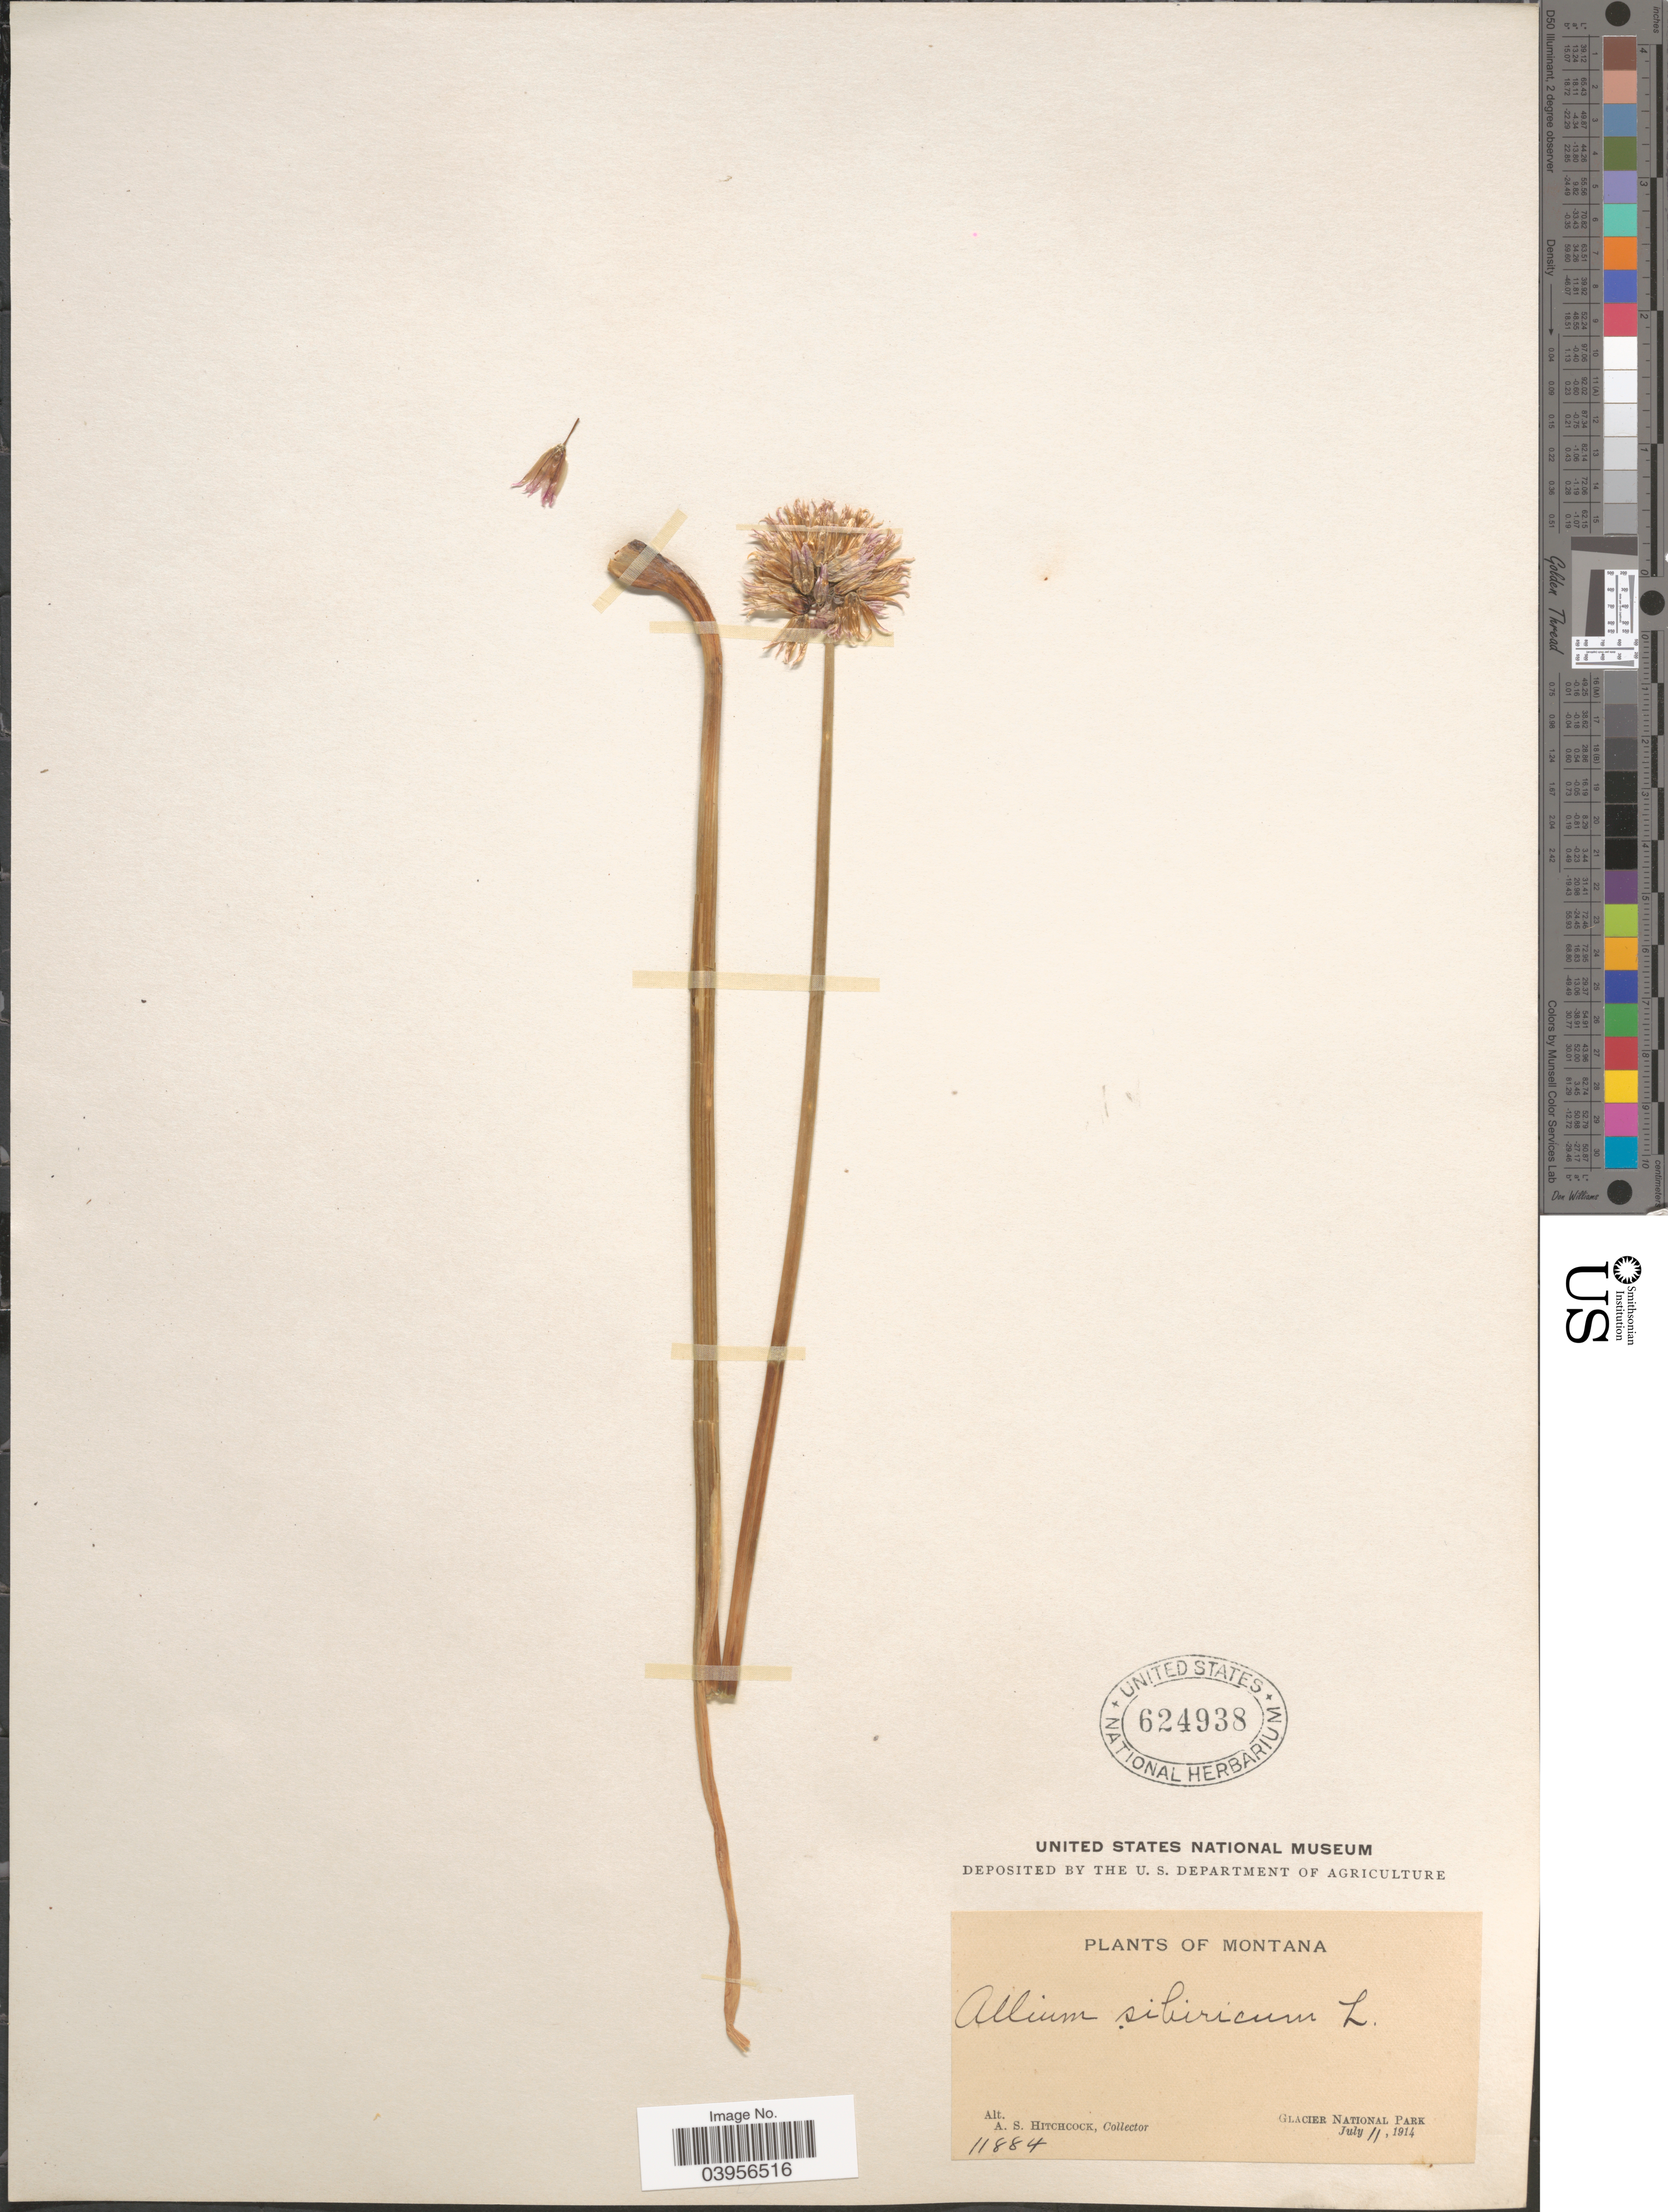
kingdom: Plantae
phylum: Tracheophyta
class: Liliopsida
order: Asparagales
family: Amaryllidaceae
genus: Allium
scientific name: Allium schoenoprasum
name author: L.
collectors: A. S. Hitchcock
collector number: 11884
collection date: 1914-07-11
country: United States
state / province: Montana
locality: Glacier National Park.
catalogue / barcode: US 624938